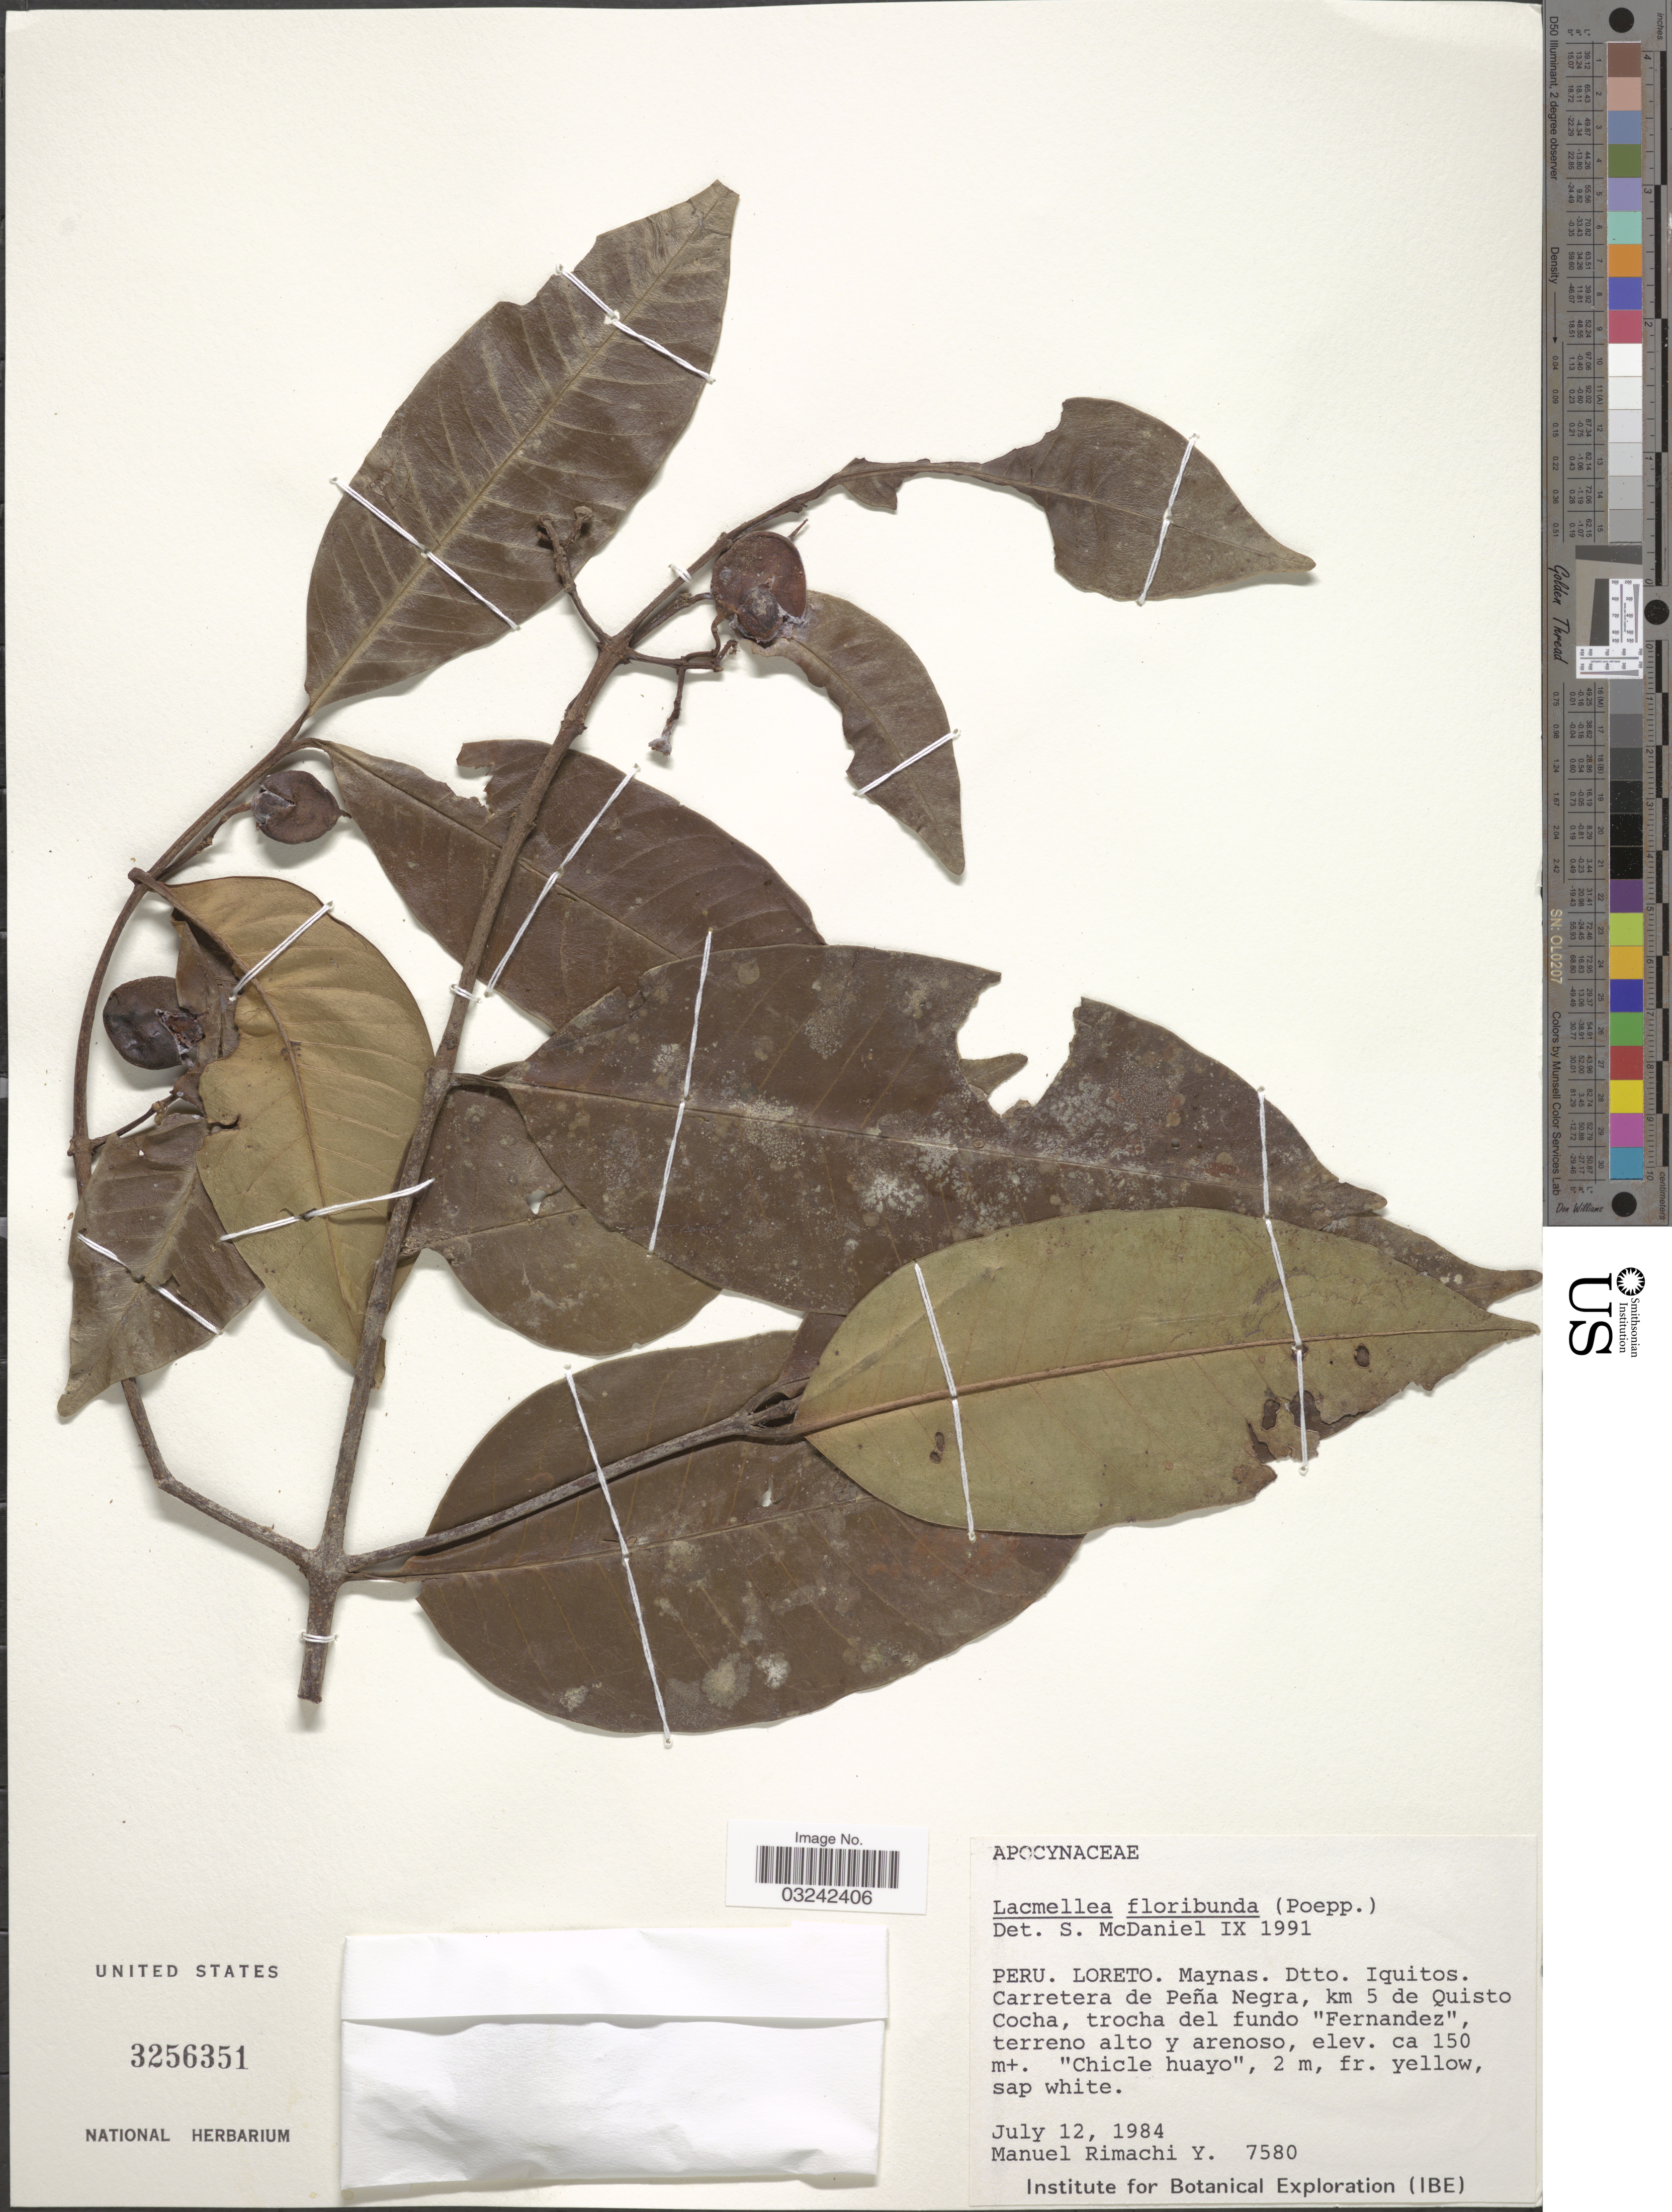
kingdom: Plantae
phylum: Tracheophyta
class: Magnoliopsida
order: Gentianales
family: Apocynaceae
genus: Lacmellea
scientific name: Lacmellea floribunda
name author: (Poepp.) Benth. & Hook. f.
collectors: M. Rimachi Y.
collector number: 7580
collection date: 1984-07-12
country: Peru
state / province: Loreto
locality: Maynas. Dtto. Iquitos. Carretera de Peña Negra, km 5 de Quisto Cocha, trocha del fundo "Fernandez".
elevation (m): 150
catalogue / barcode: US 3256351